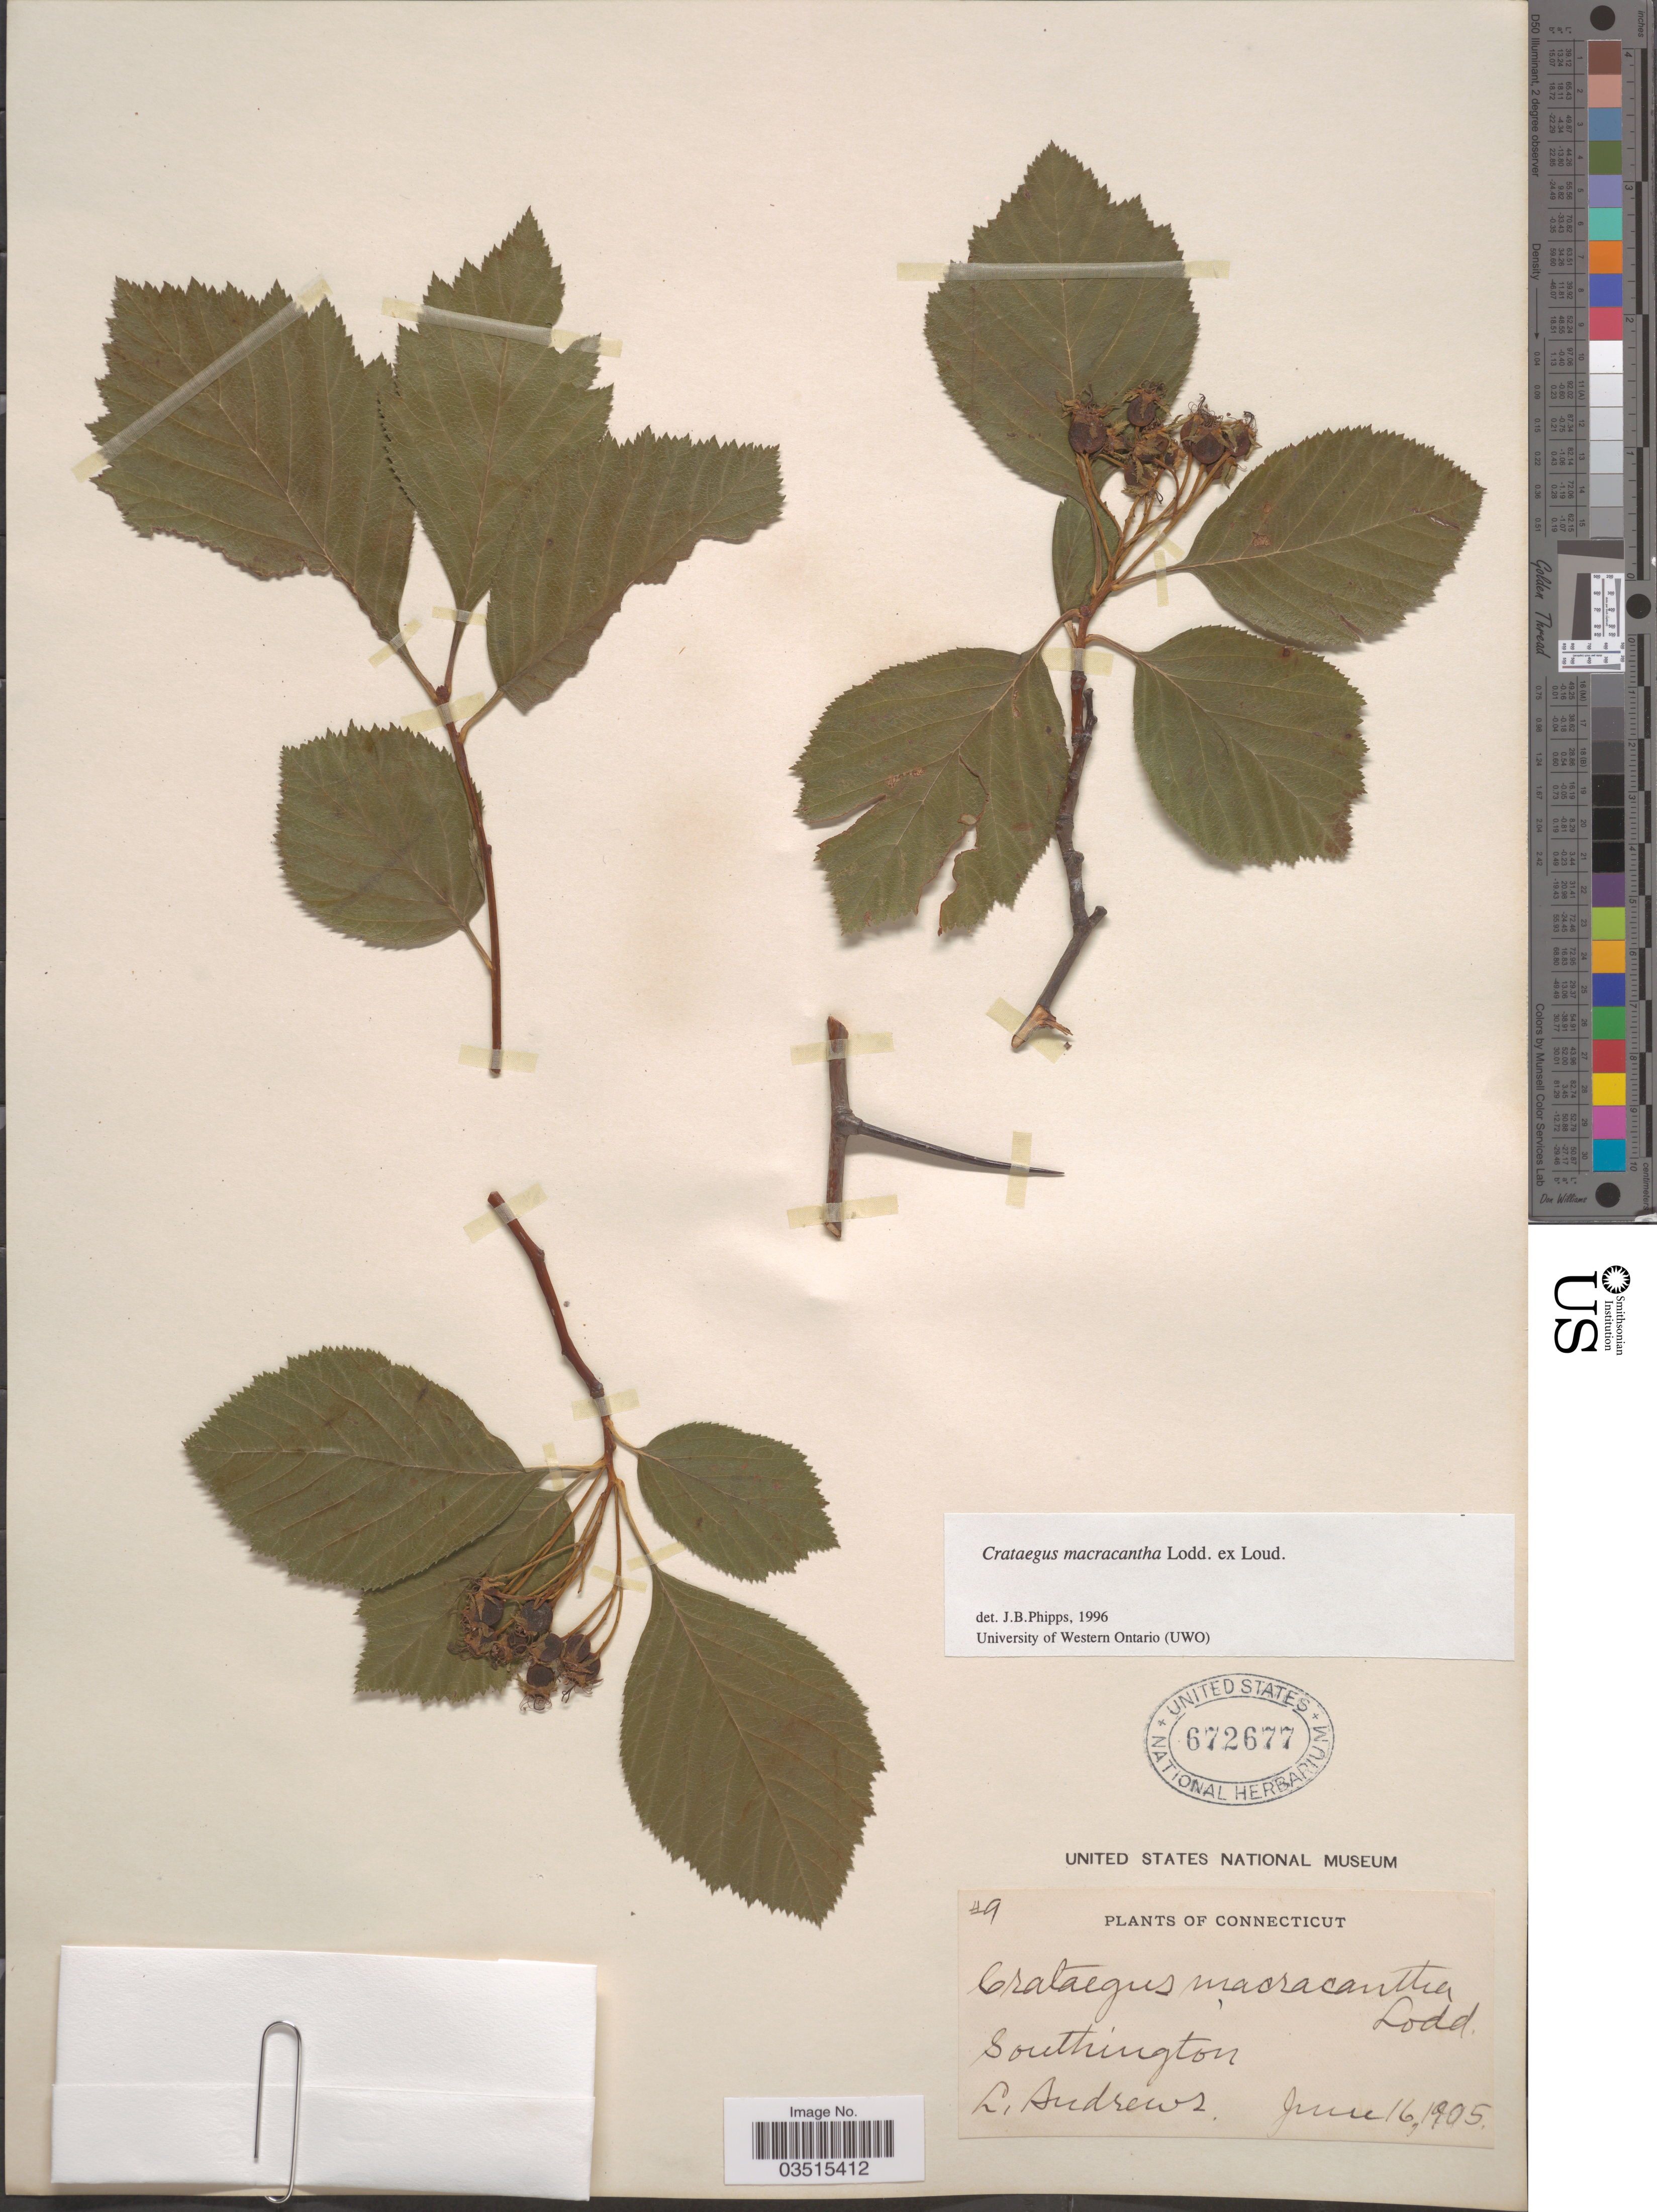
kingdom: Plantae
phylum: Tracheophyta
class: Magnoliopsida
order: Rosales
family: Rosaceae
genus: Crataegus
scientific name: Crataegus macracantha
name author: (Lindl.) Lodd. ex Loudon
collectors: L. Andrews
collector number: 9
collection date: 1905-06-16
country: United States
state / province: Connecticut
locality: Southington.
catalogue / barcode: US 672677